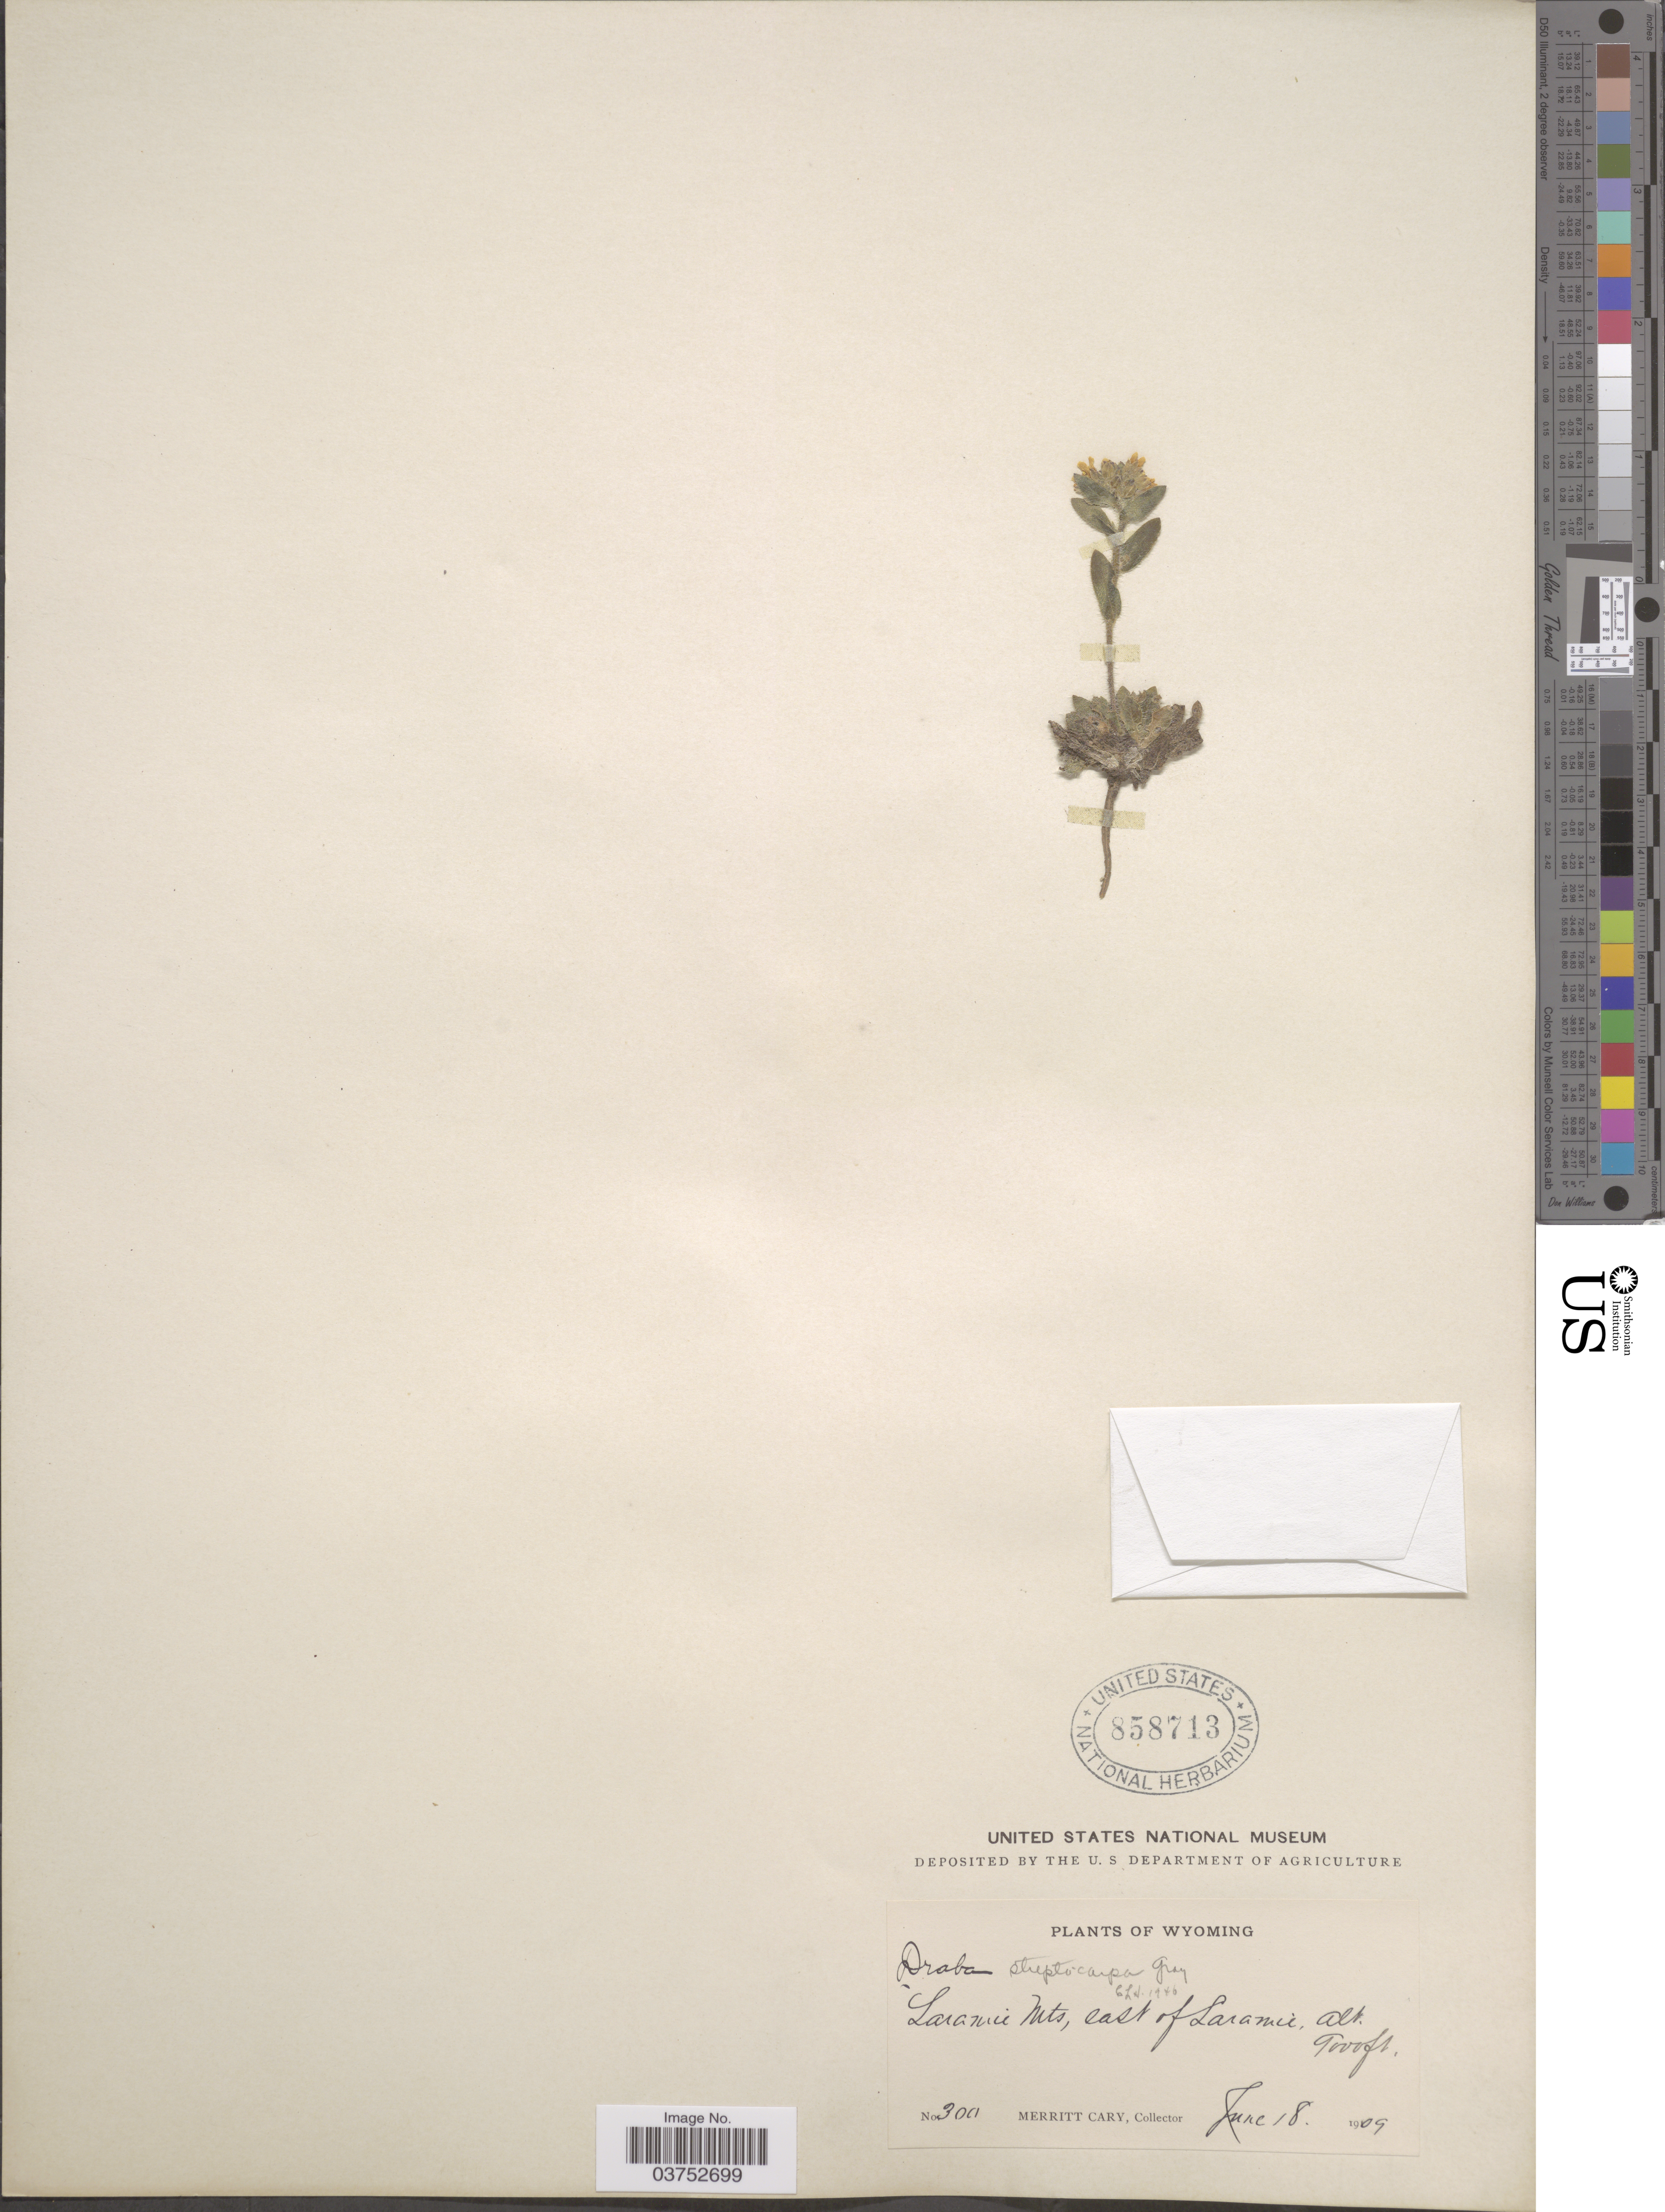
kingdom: Plantae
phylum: Tracheophyta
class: Magnoliopsida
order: Brassicales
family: Brassicaceae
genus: Draba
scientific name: Draba streptocarpa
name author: A. Gray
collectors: M. Cary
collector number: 30a*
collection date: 1909-06-18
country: United States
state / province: Wyoming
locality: Laramie Mts. east of Laramie.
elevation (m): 2743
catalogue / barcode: US 858713